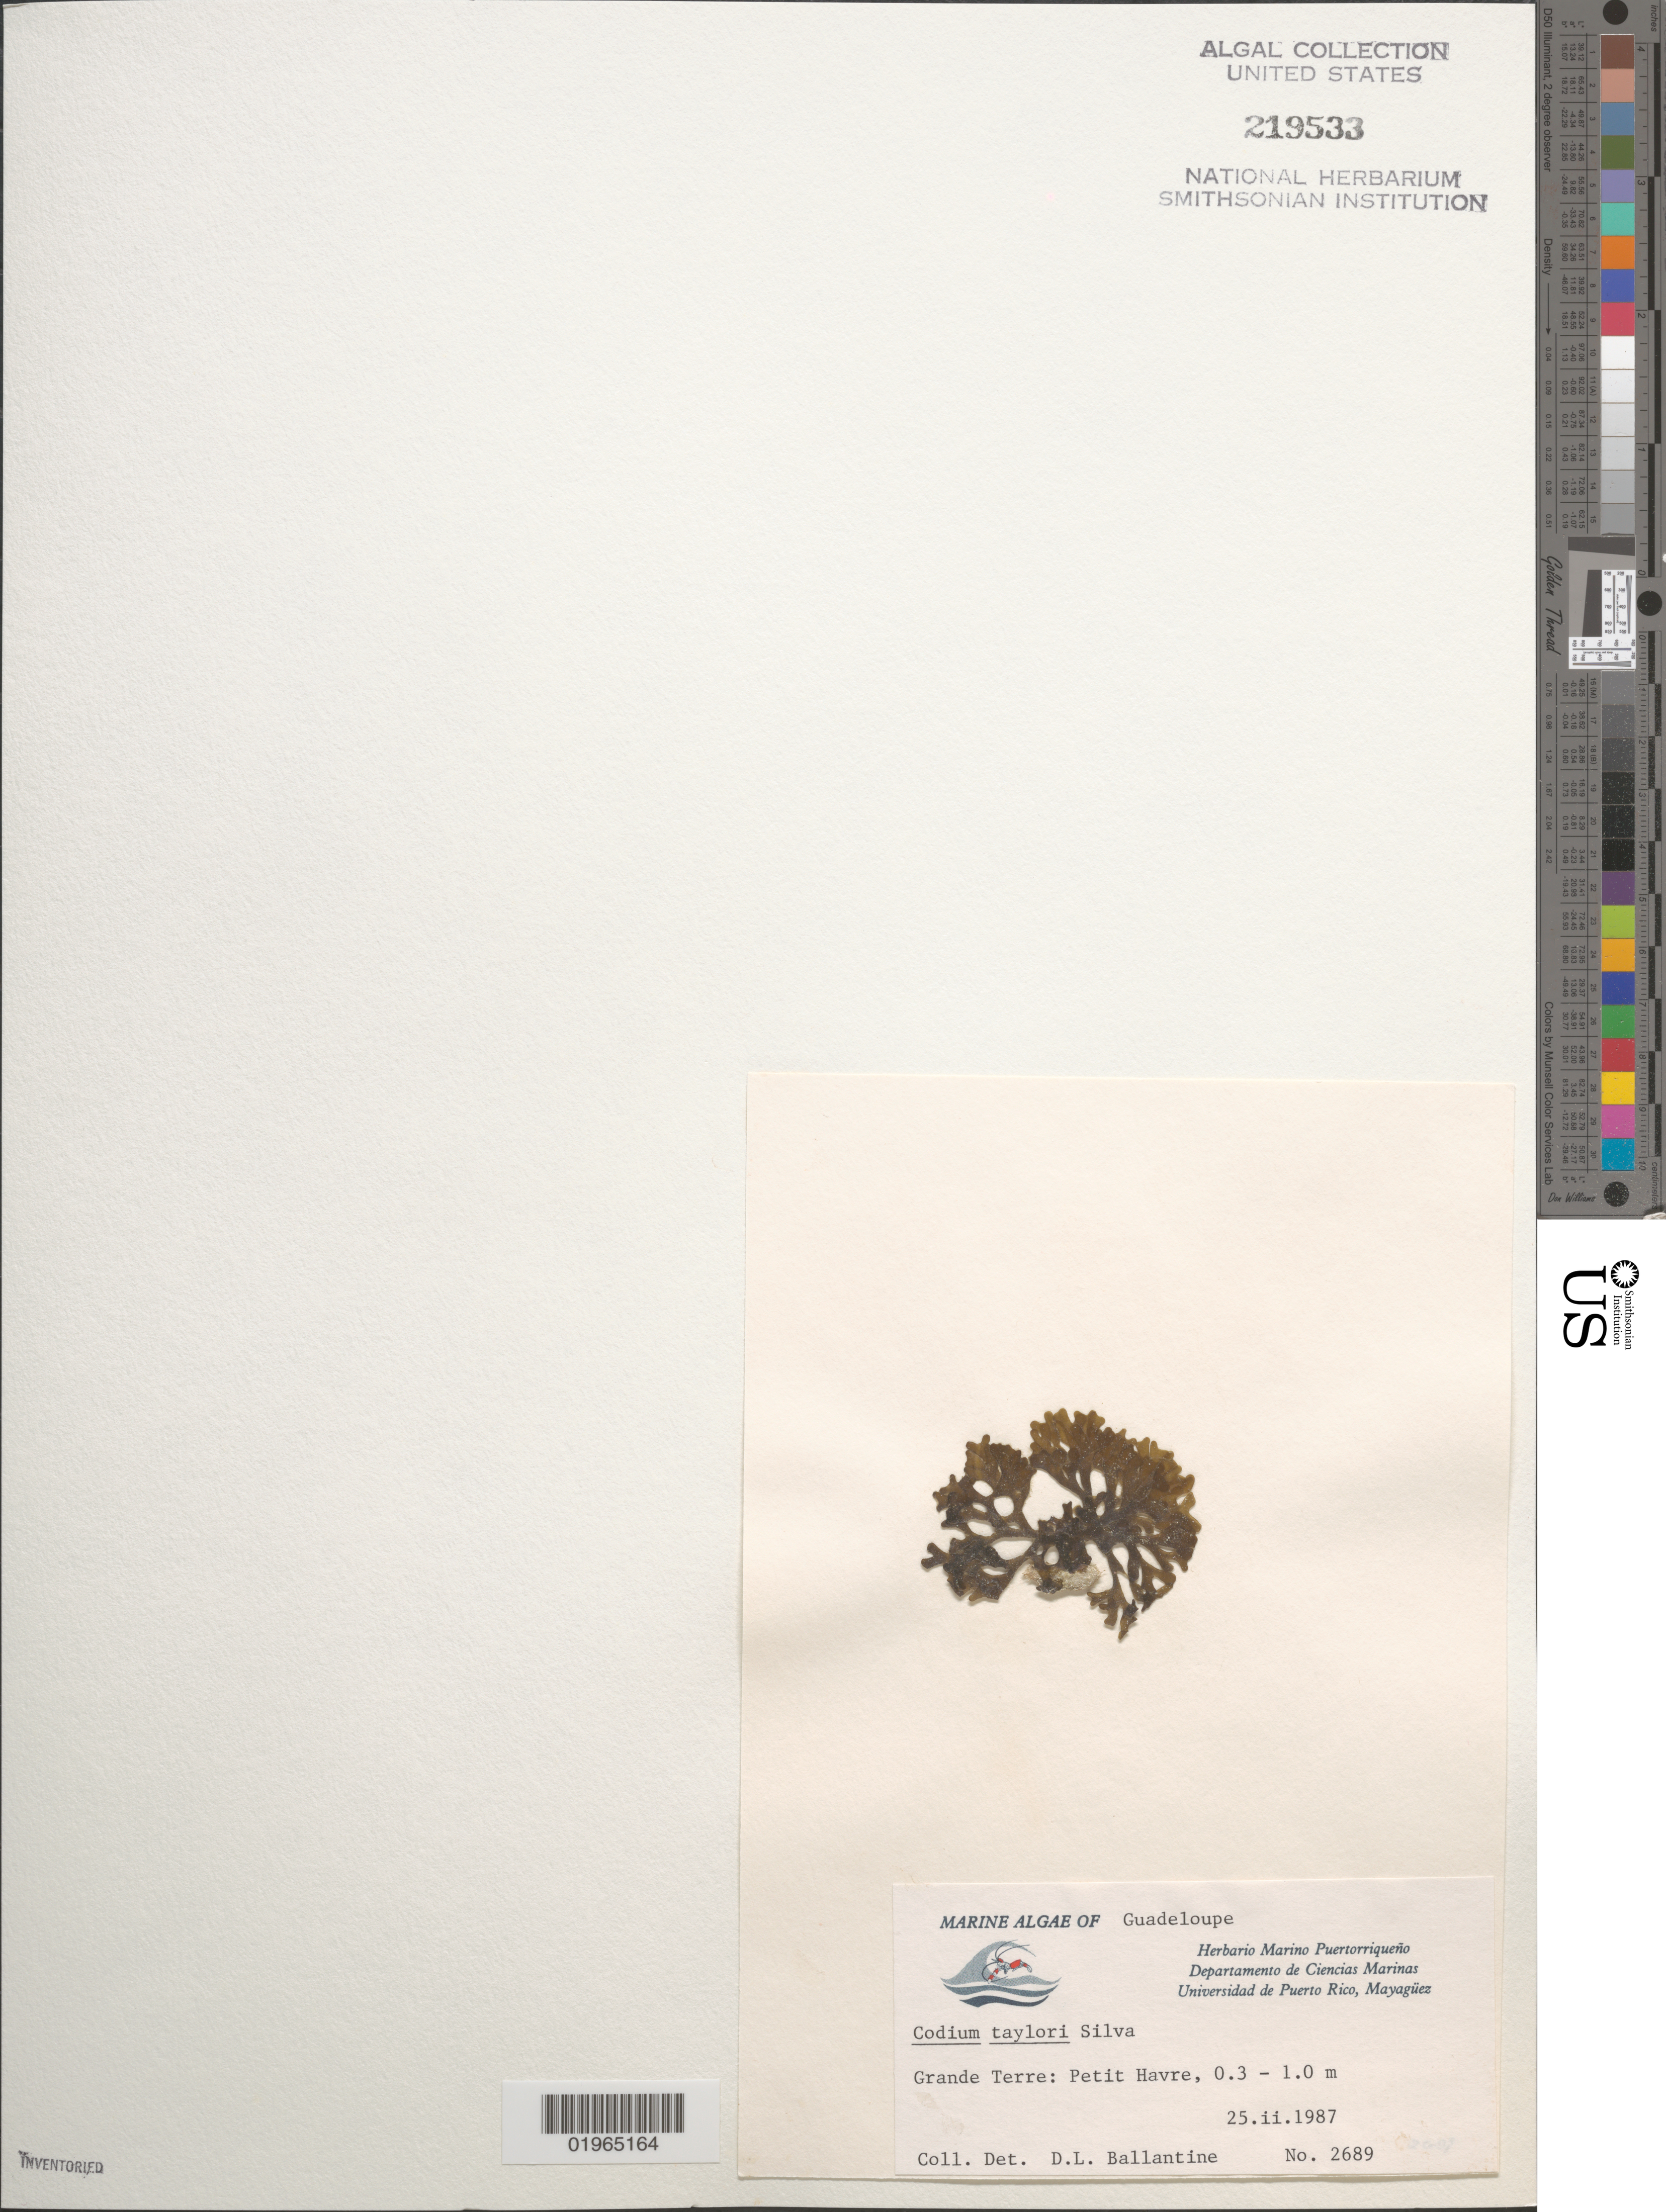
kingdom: Plantae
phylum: Chlorophyta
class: Ulvophyceae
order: Bryopsidales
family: Codiaceae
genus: Codium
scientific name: Codium taylorii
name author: P.C. Silva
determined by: Ballantine, D. L.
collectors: D.L. Ballantine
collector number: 2689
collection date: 1987-02-25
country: Guadeloupe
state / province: Grande Terre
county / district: Petit Havre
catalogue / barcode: US 219533